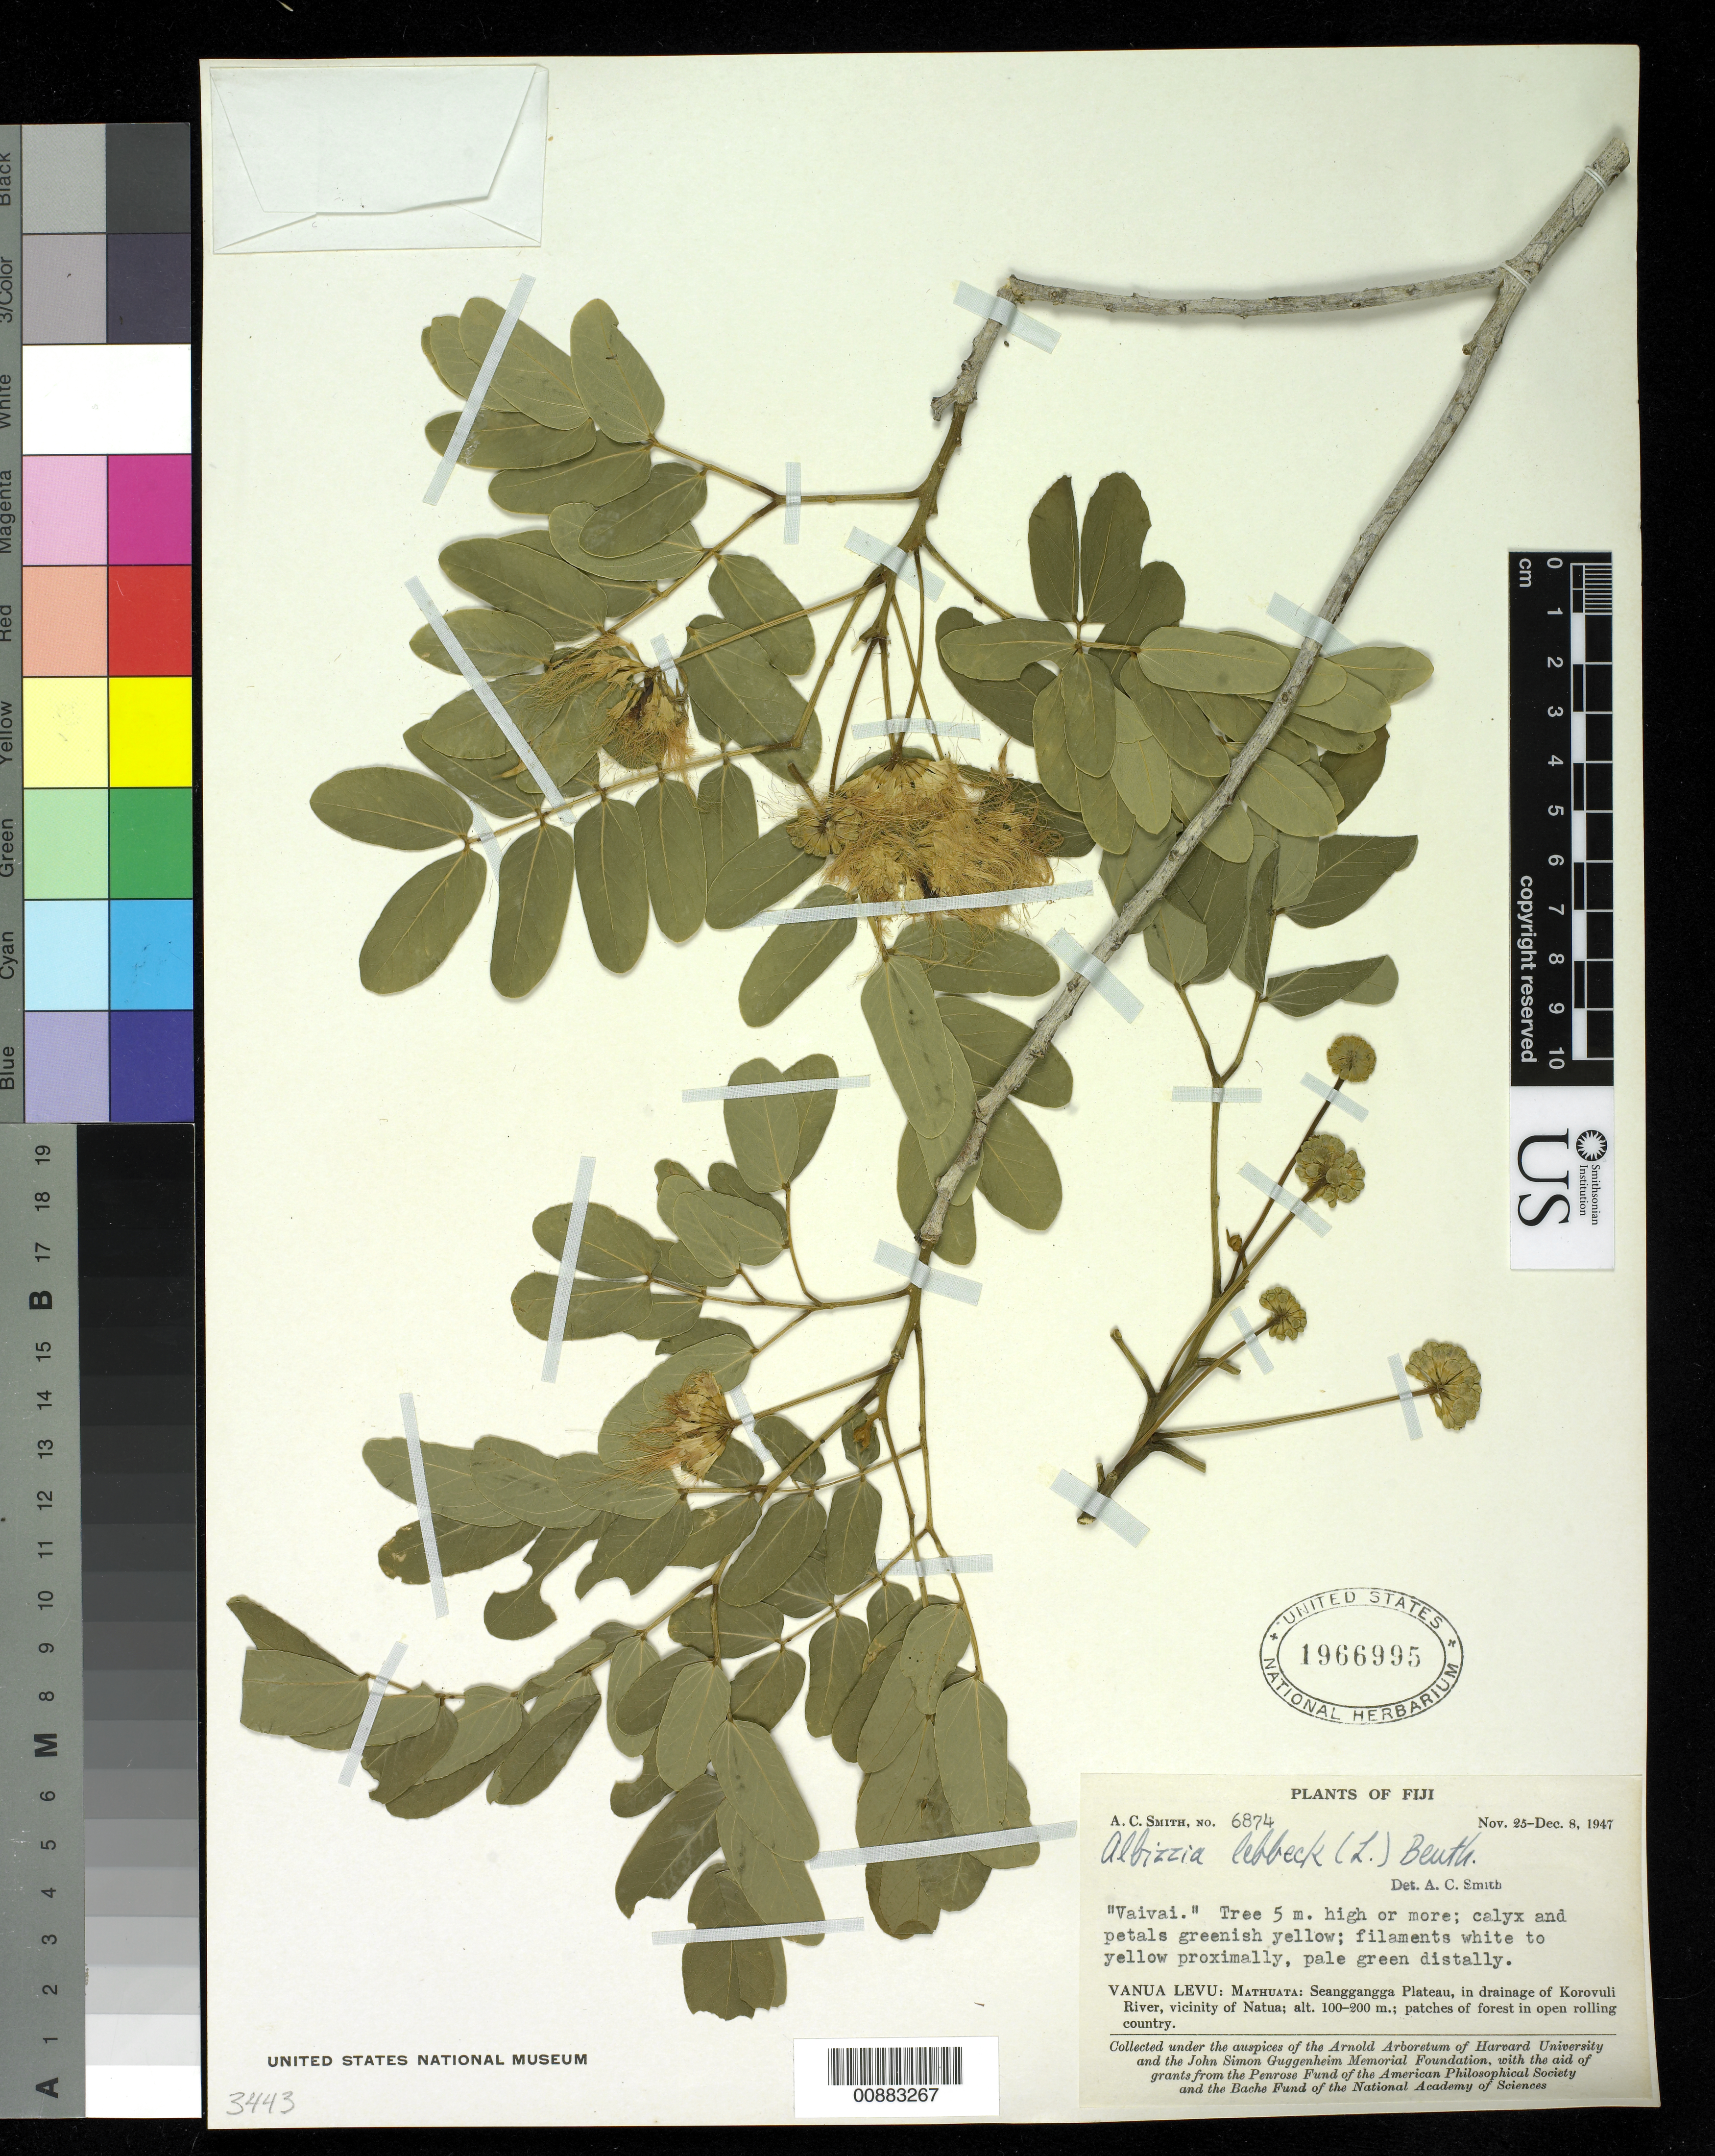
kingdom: Plantae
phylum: Tracheophyta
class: Magnoliopsida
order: Fabales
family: Fabaceae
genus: Albizia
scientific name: Albizia lebbeck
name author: (L.) Benth.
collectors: C. A. Smith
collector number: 6874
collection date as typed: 25 Nov 1947 to 08 Dec 1947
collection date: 1947-11-25/1947-12-08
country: Fiji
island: Macuata-i-wai [Mathuata-i-wai]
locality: Mathuata: Seanggangga Plateau.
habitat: In drainage of Korovuli River, vicinity of Natua; patches of forest in open rolling country.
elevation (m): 100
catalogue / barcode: US 1966995